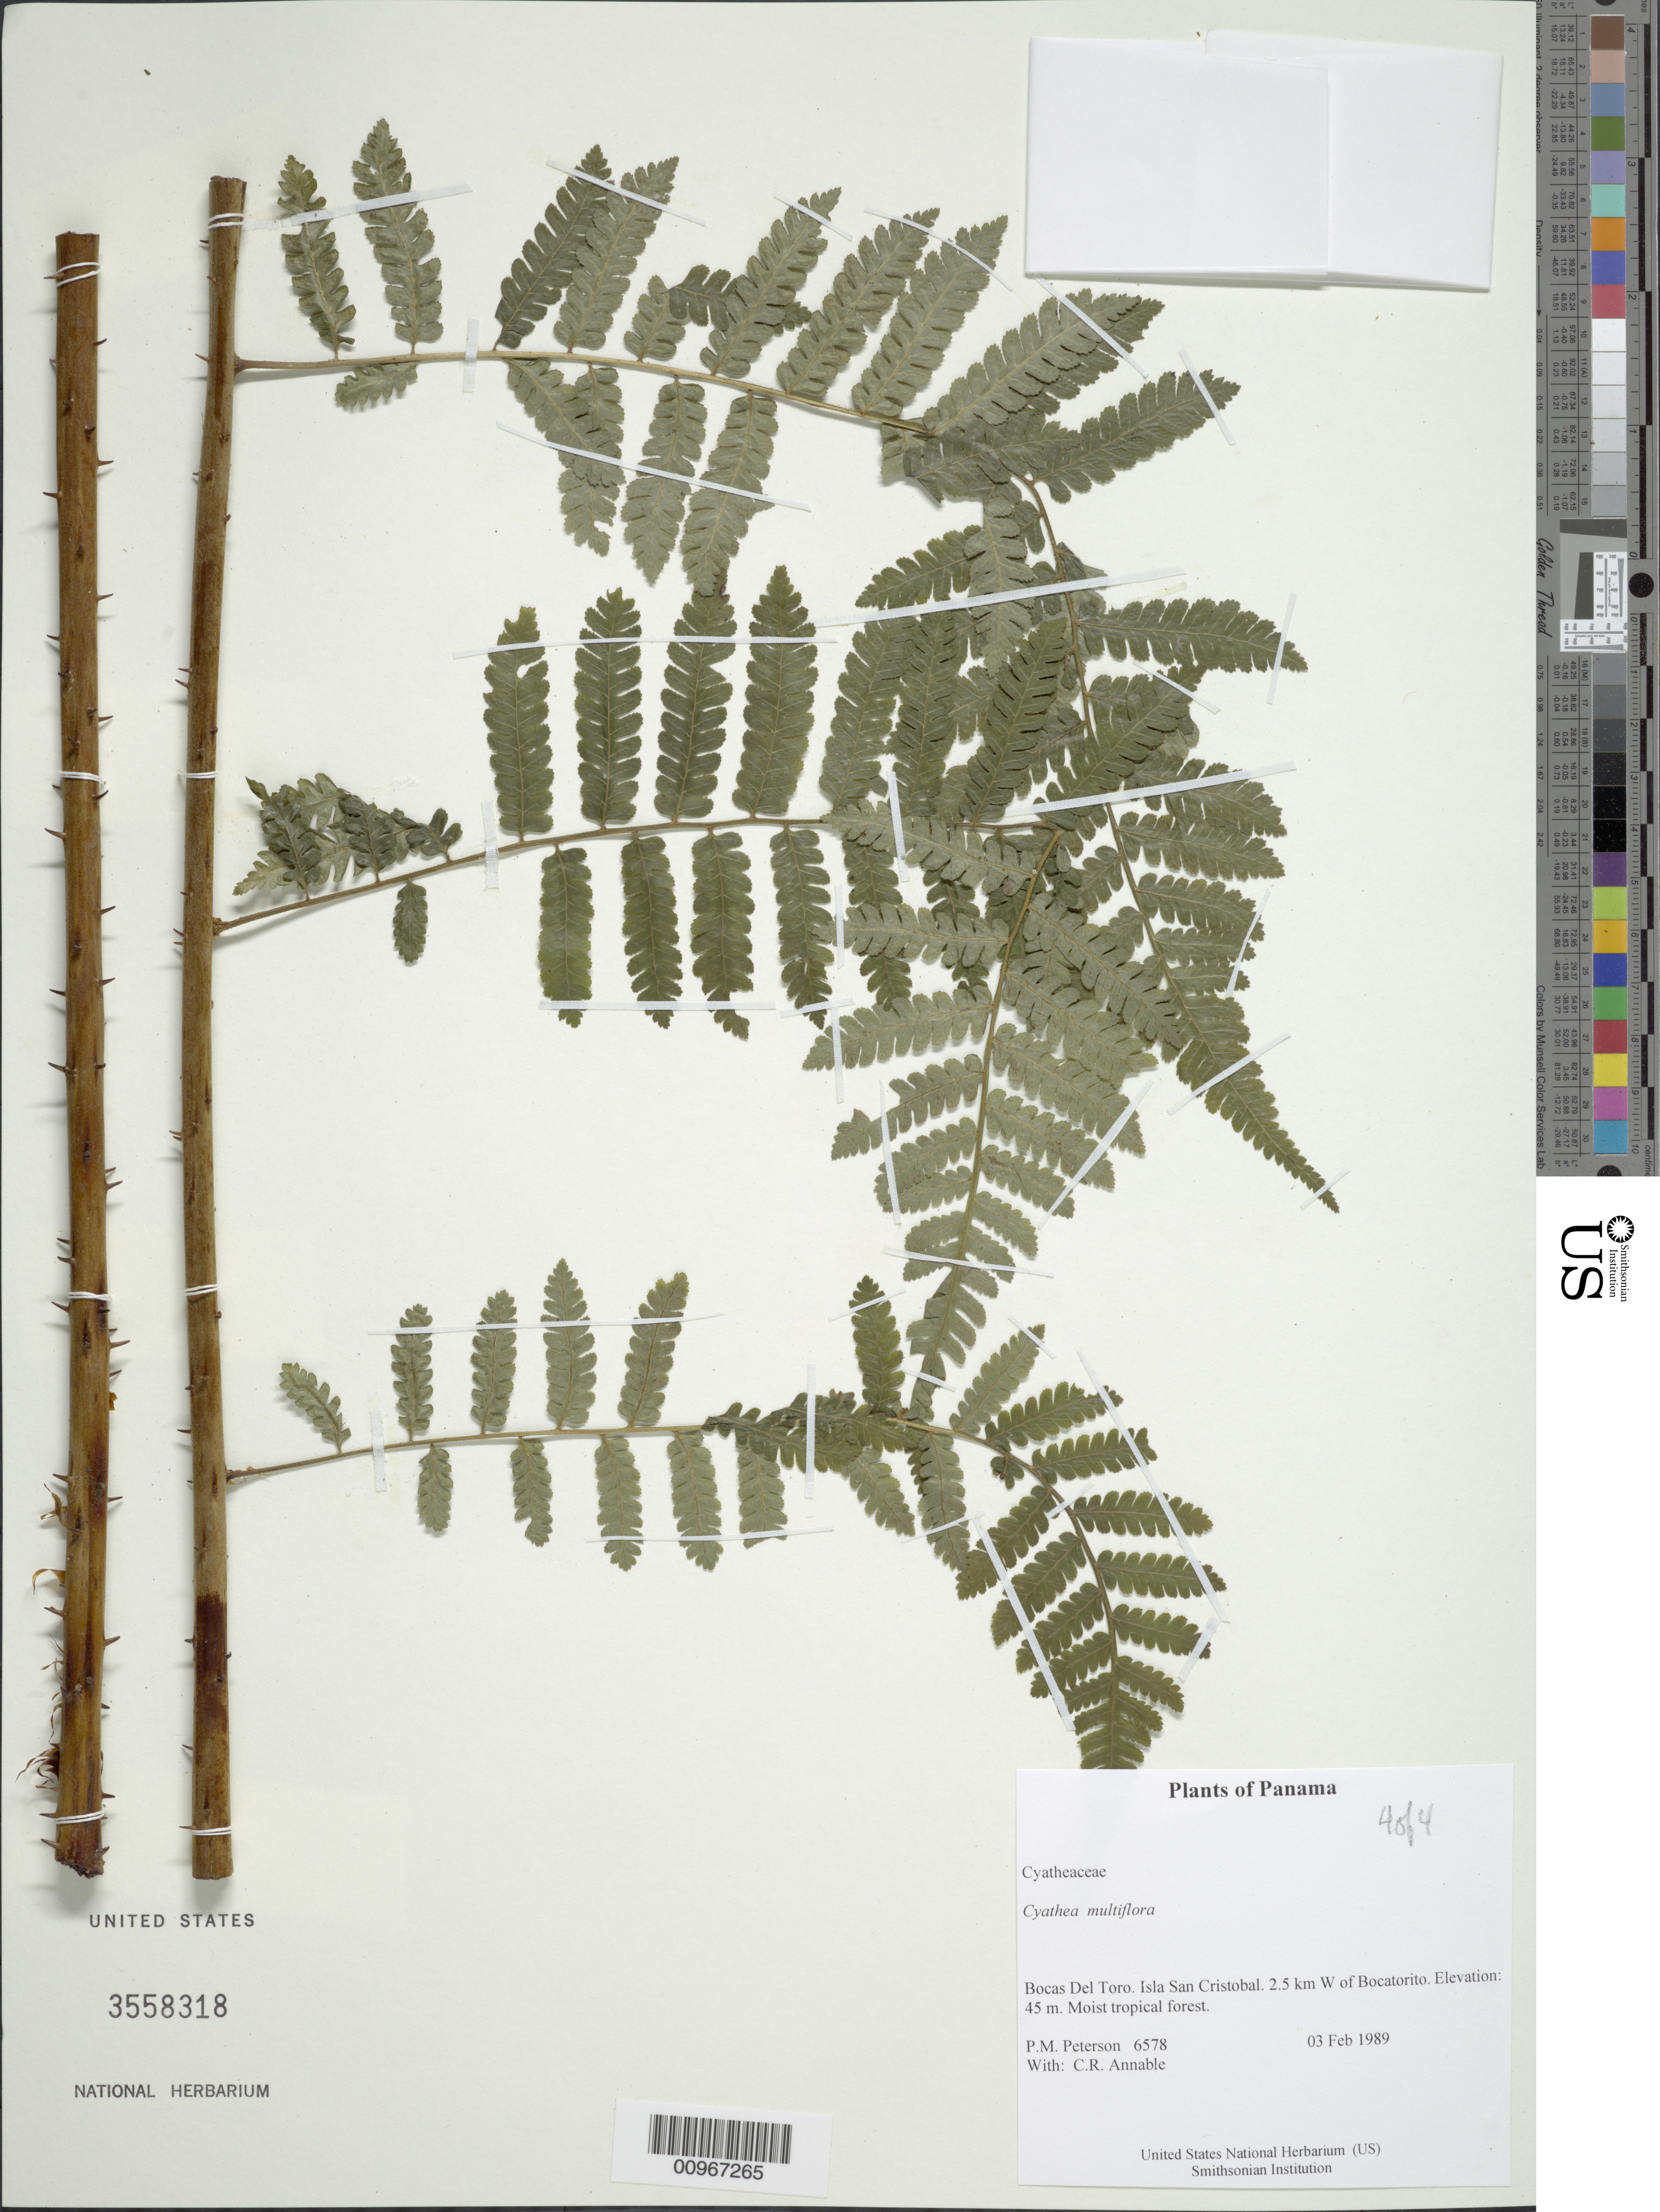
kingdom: Plantae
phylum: Tracheophyta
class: Polypodiopsida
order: Cyatheales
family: Cyatheaceae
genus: Cyathea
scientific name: Cyathea multiflora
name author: Sm.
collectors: P. M. Peterson & C. R. Annable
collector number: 06578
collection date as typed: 03 Feb 1989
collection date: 1989-02-03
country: Panama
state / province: Bocas del Toro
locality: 2.5 km W of Bocatorito.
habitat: Moist tropical forest.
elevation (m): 45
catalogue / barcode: US 3558318